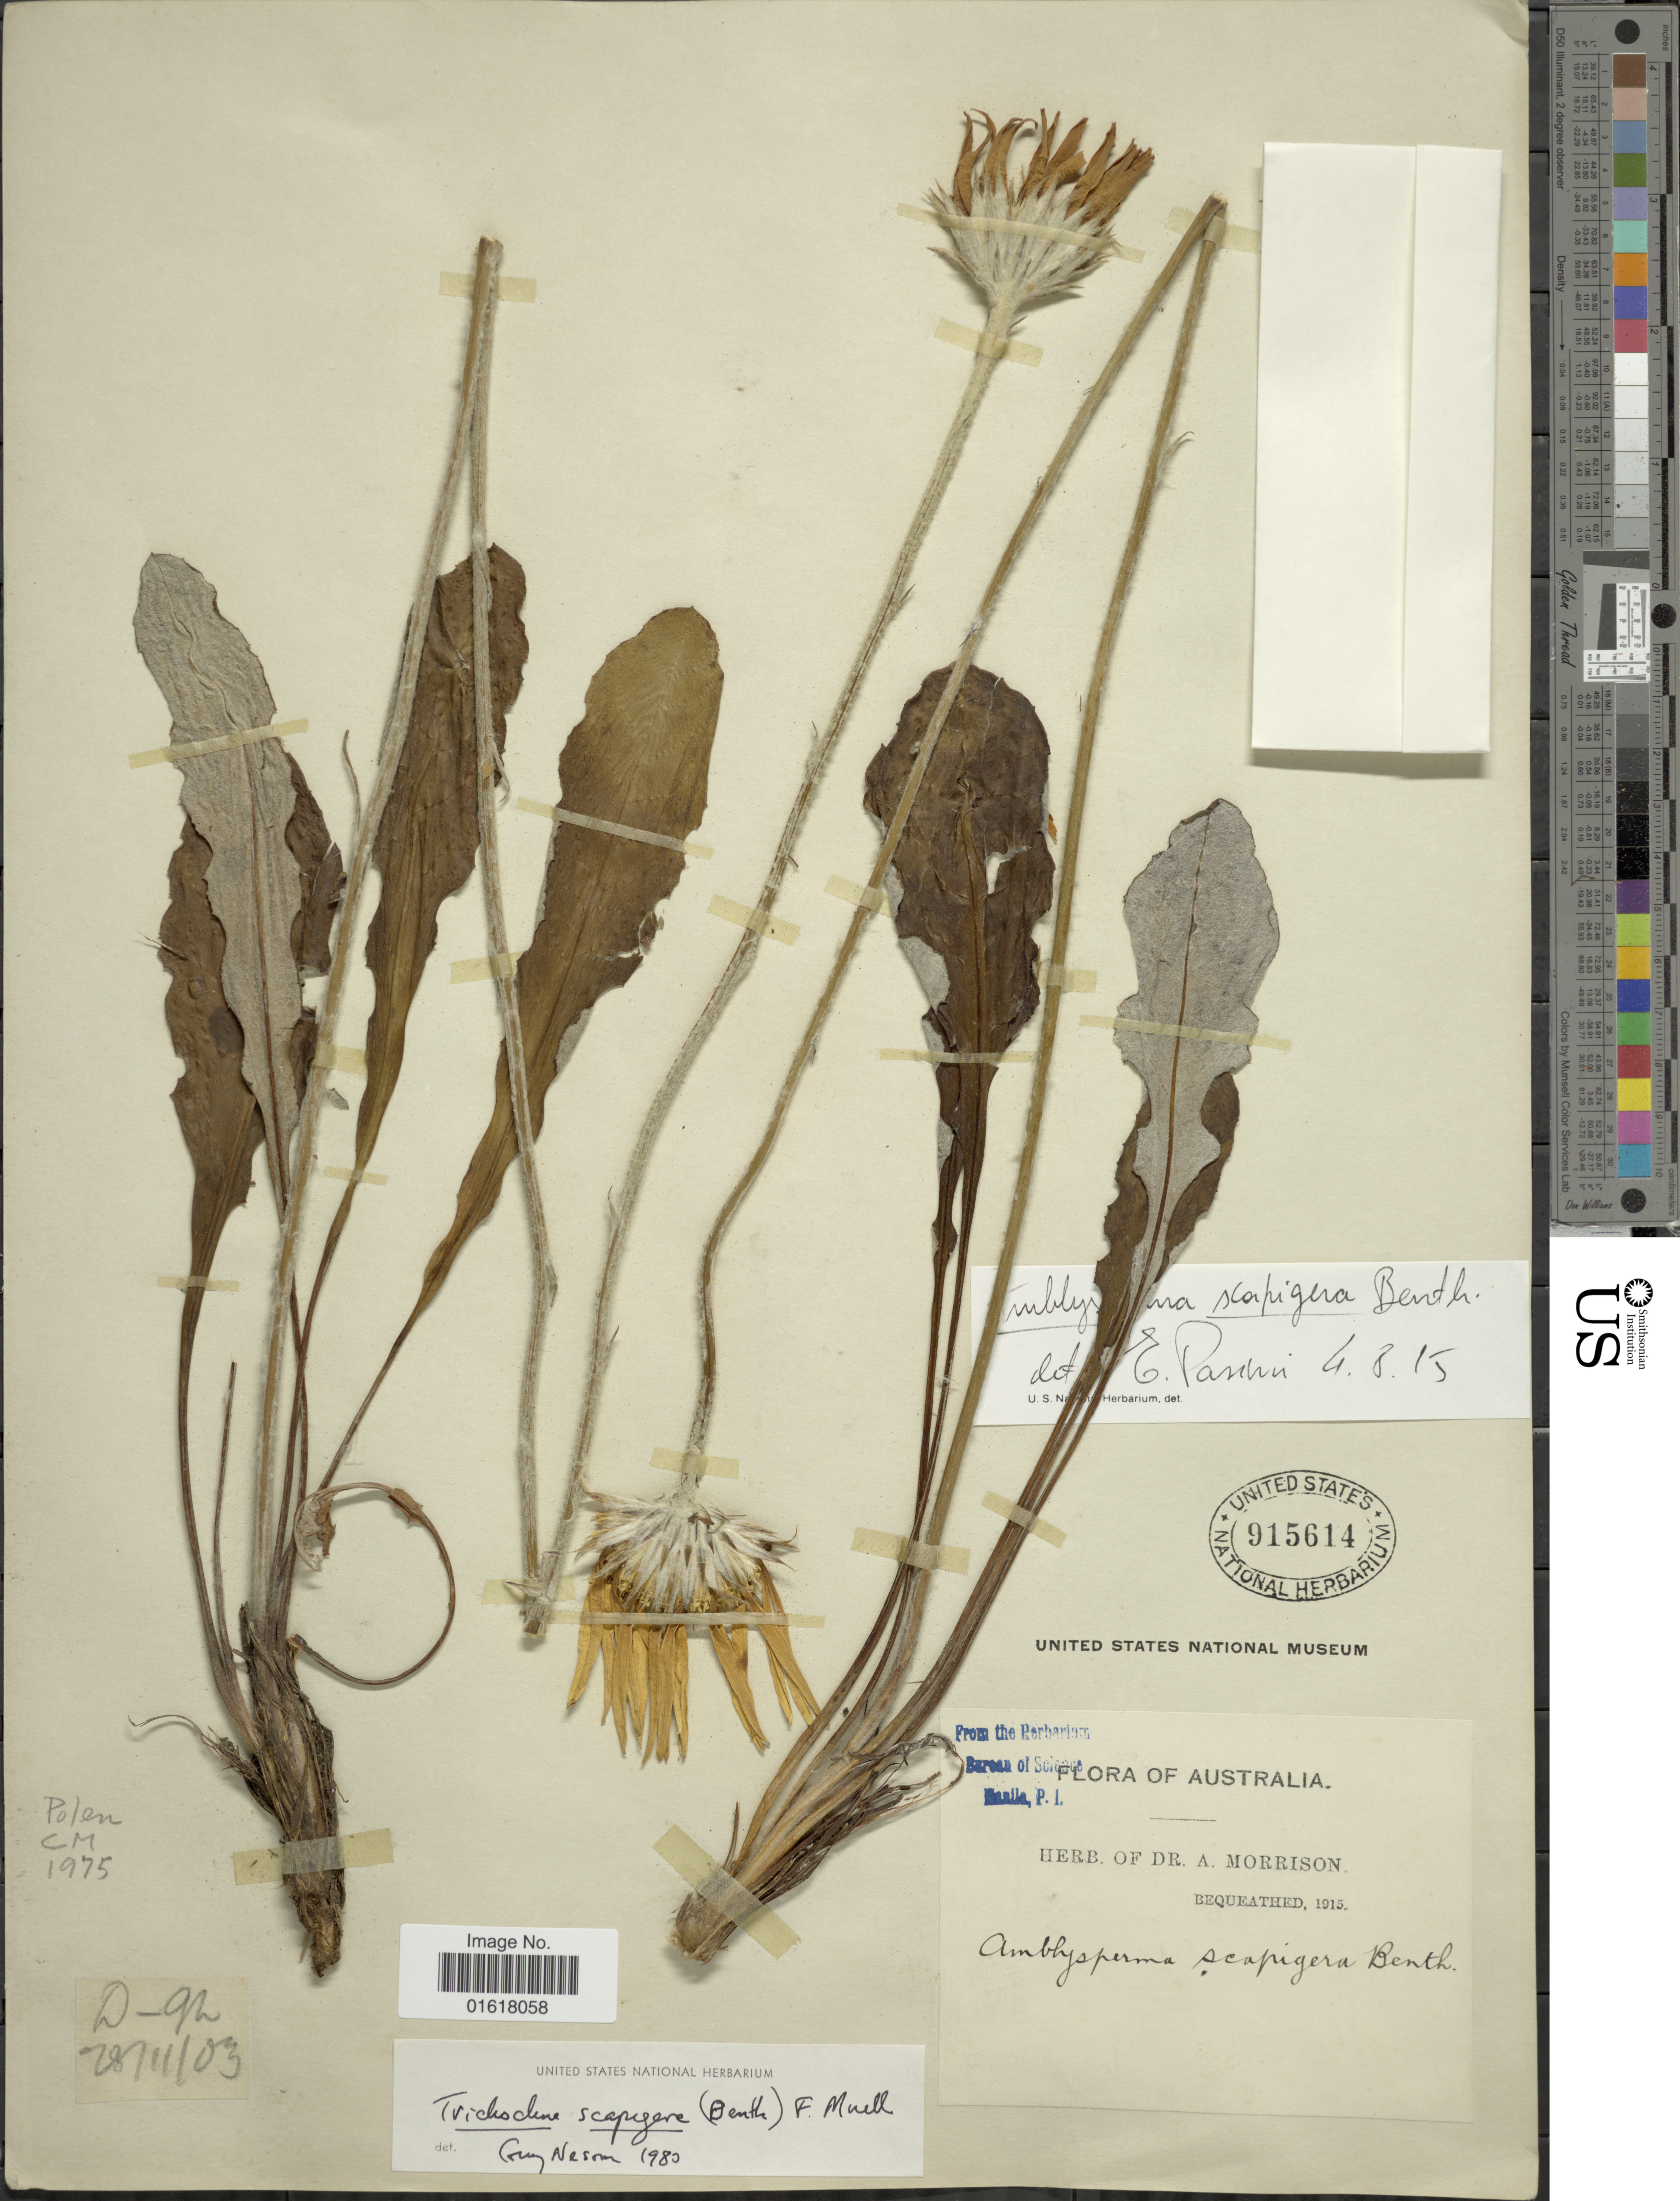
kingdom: Plantae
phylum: Tracheophyta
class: Magnoliopsida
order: Asterales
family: Asteraceae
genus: Amblysperma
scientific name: Amblysperma scapigerum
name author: Benth.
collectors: ex herb. Dr. A. Morrison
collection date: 1915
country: Australia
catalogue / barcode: US 915614